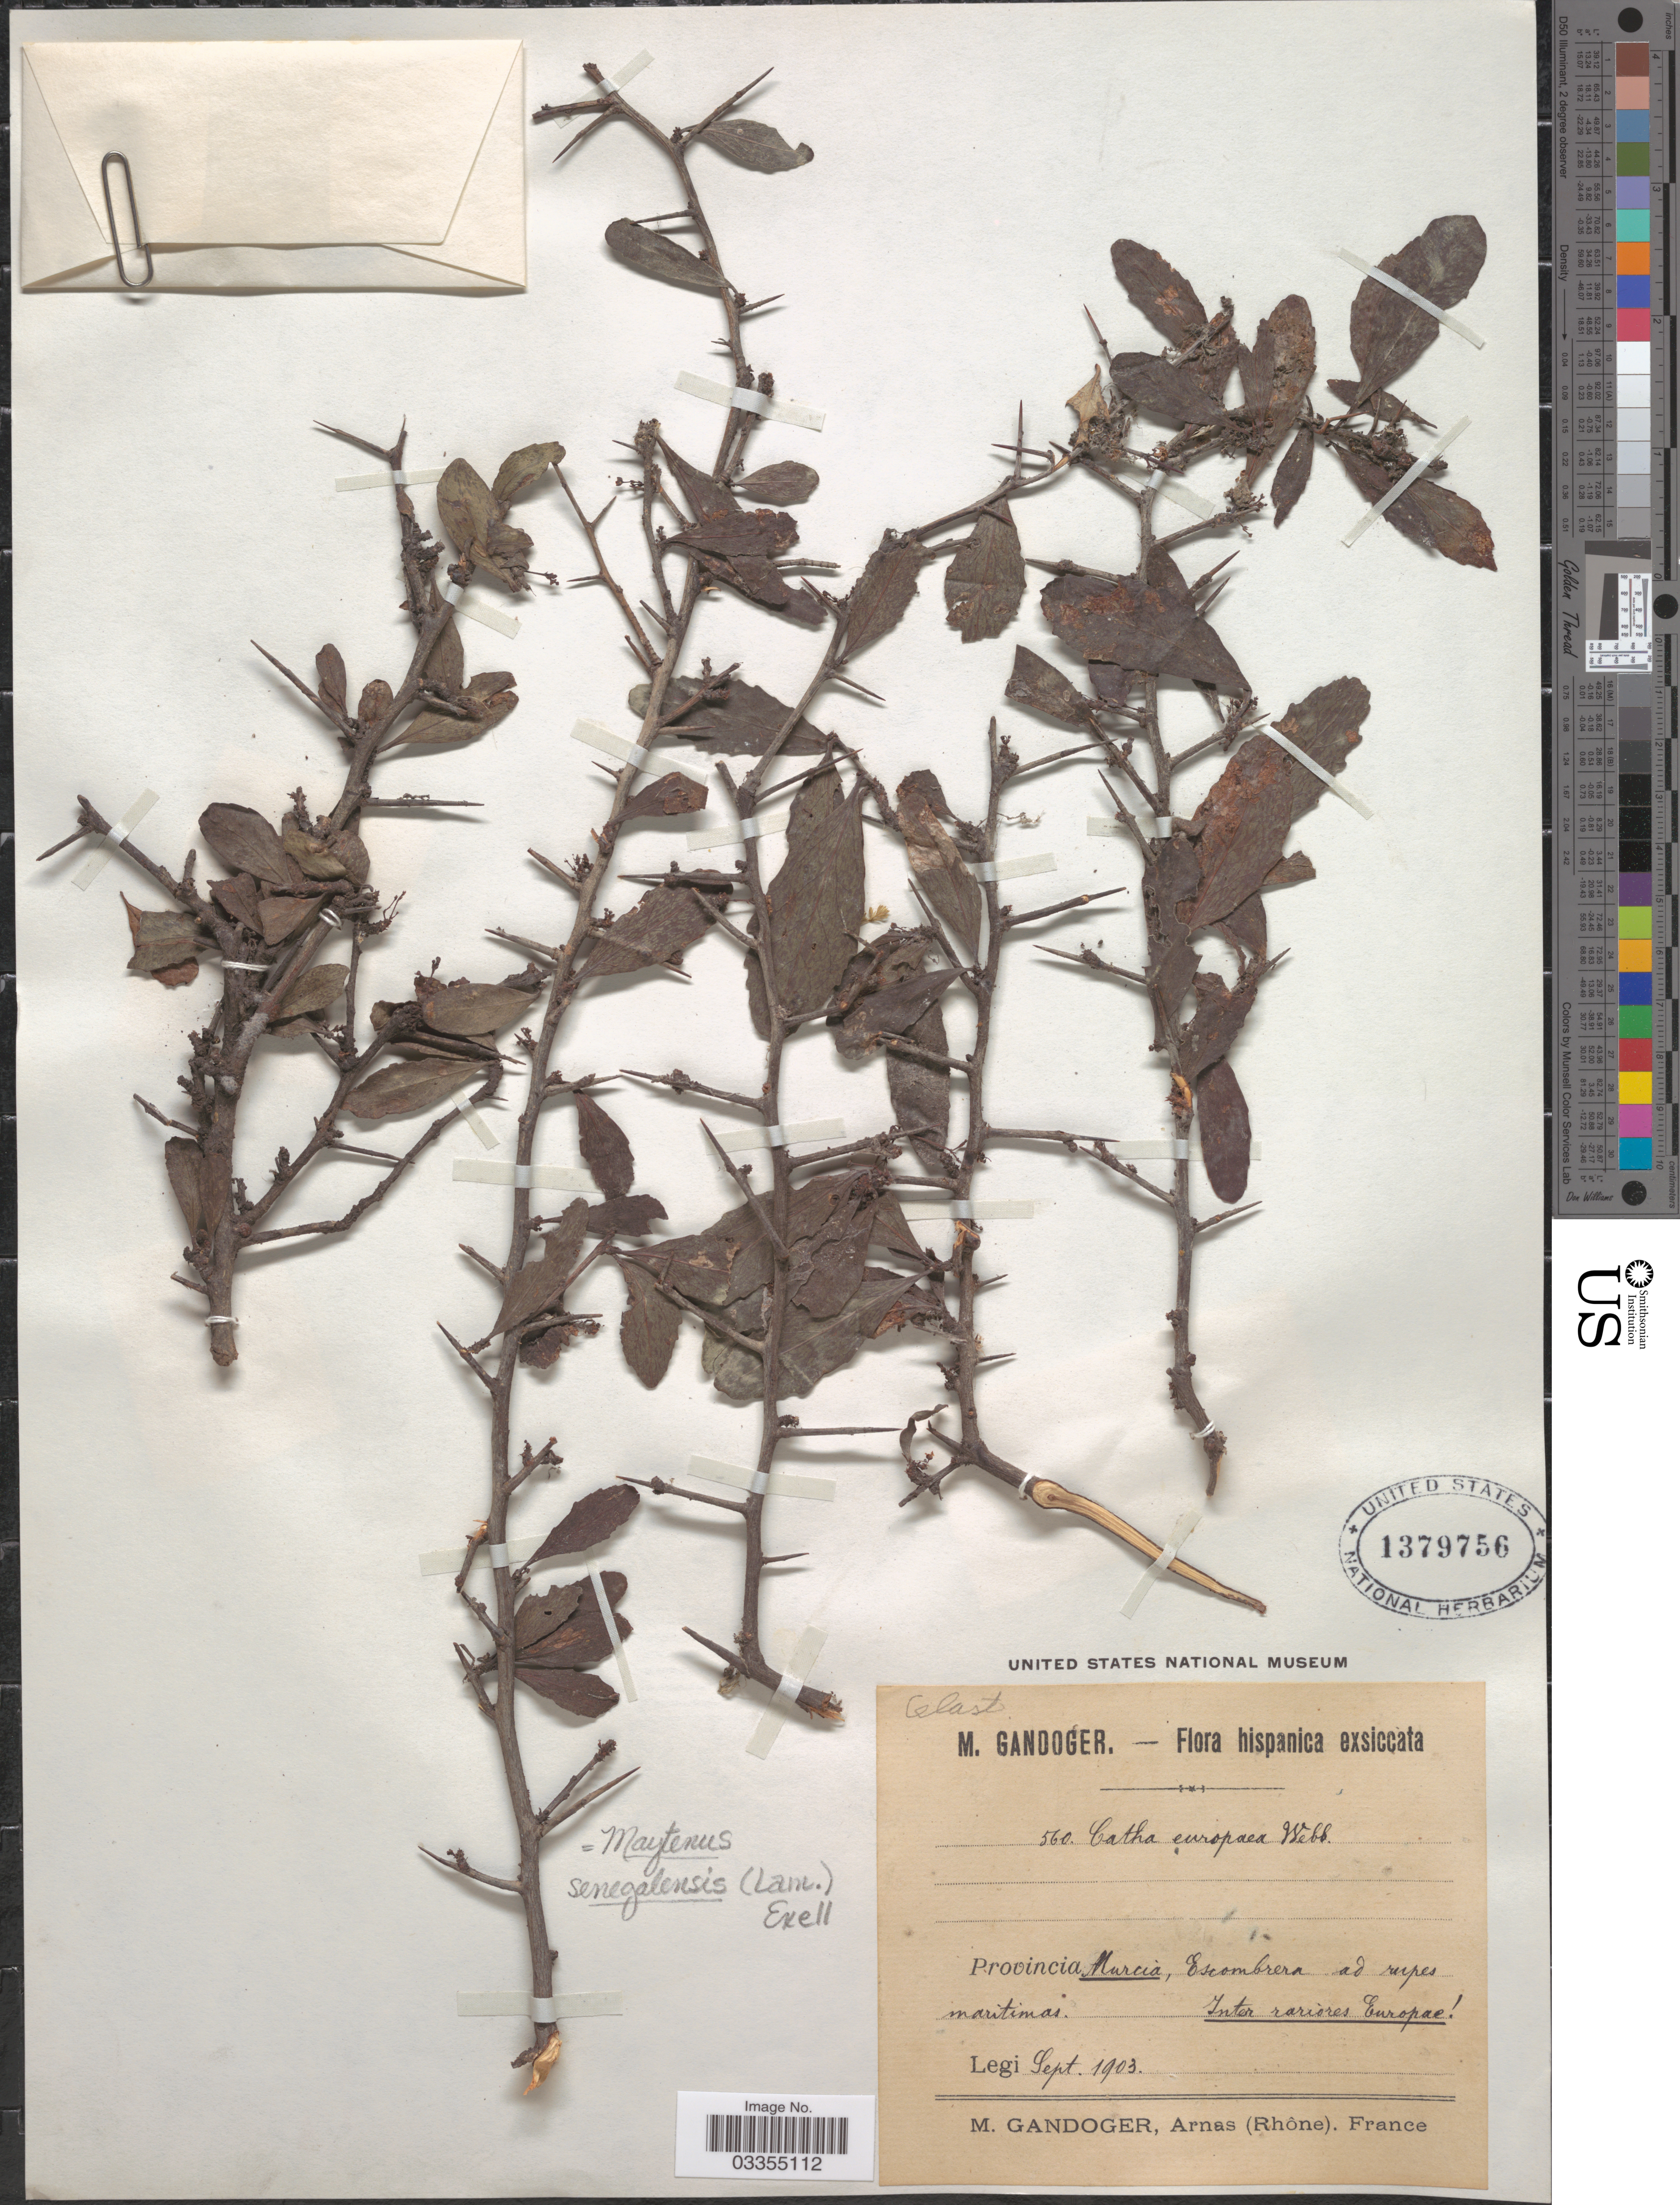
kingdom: Plantae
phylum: Tracheophyta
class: Magnoliopsida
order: Celastrales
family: Celastraceae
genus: Gymnosporia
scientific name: Gymnosporia senegalensis subsp. europaea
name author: (Boiss.) Rivas Goday & Rivas Mart.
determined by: Strong, Mark T., (BOT), Smithsonian Institution - National Museum of Natural History (UNITED STATES)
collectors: M. Gandoger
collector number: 560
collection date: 1903-09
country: Spain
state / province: Murcia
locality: Hispanica. Escombrera ad rupes maritimas.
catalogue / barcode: US 1379756